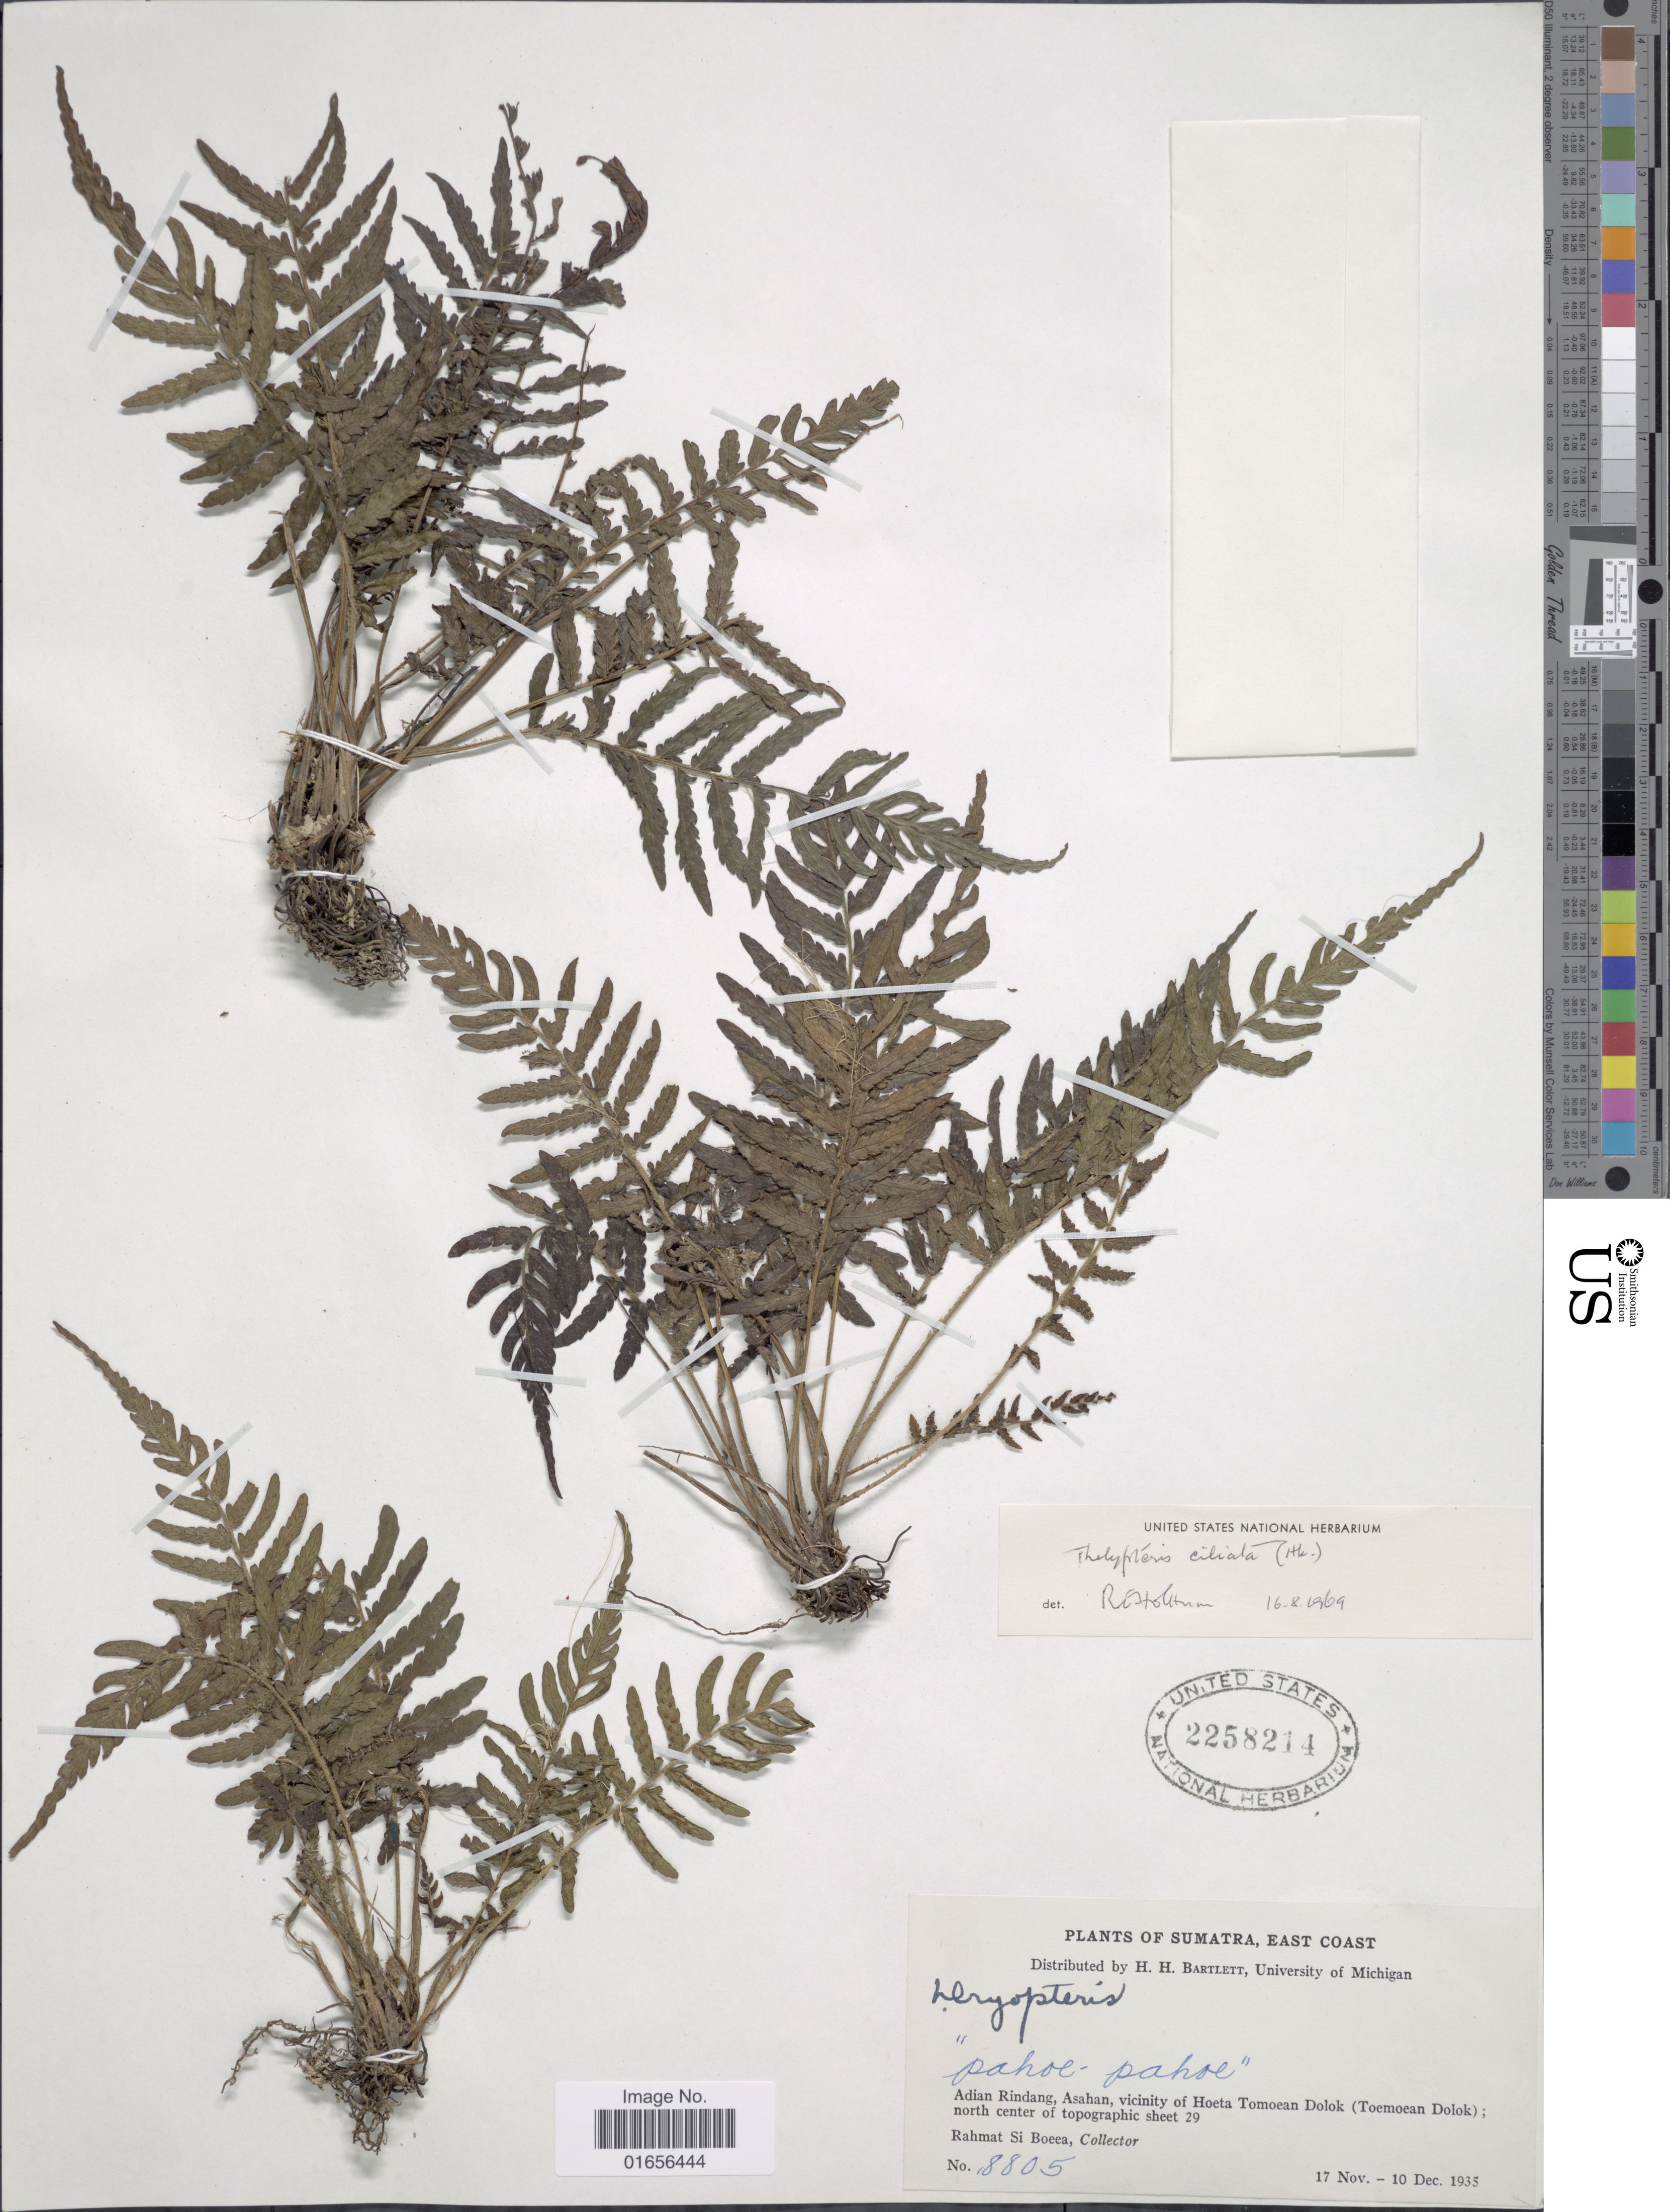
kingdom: Plantae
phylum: Tracheophyta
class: Polypodiopsida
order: Polypodiales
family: Thelypteridaceae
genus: Trigonospora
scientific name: Trigonospora ciliata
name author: (Benth.) Holttum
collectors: Rahmat Si Boeea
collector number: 8805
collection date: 1935-11-17/1935-12-10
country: Indonesia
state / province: Sumatra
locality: Sumatra, East Coast. "Pahoe-Pahoe"Adian Rindang, Asahan, vicinity of Hoeta Tomoean Dolok (Toemoean Dolok); north center of topographic sheet 29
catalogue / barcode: US 2258214